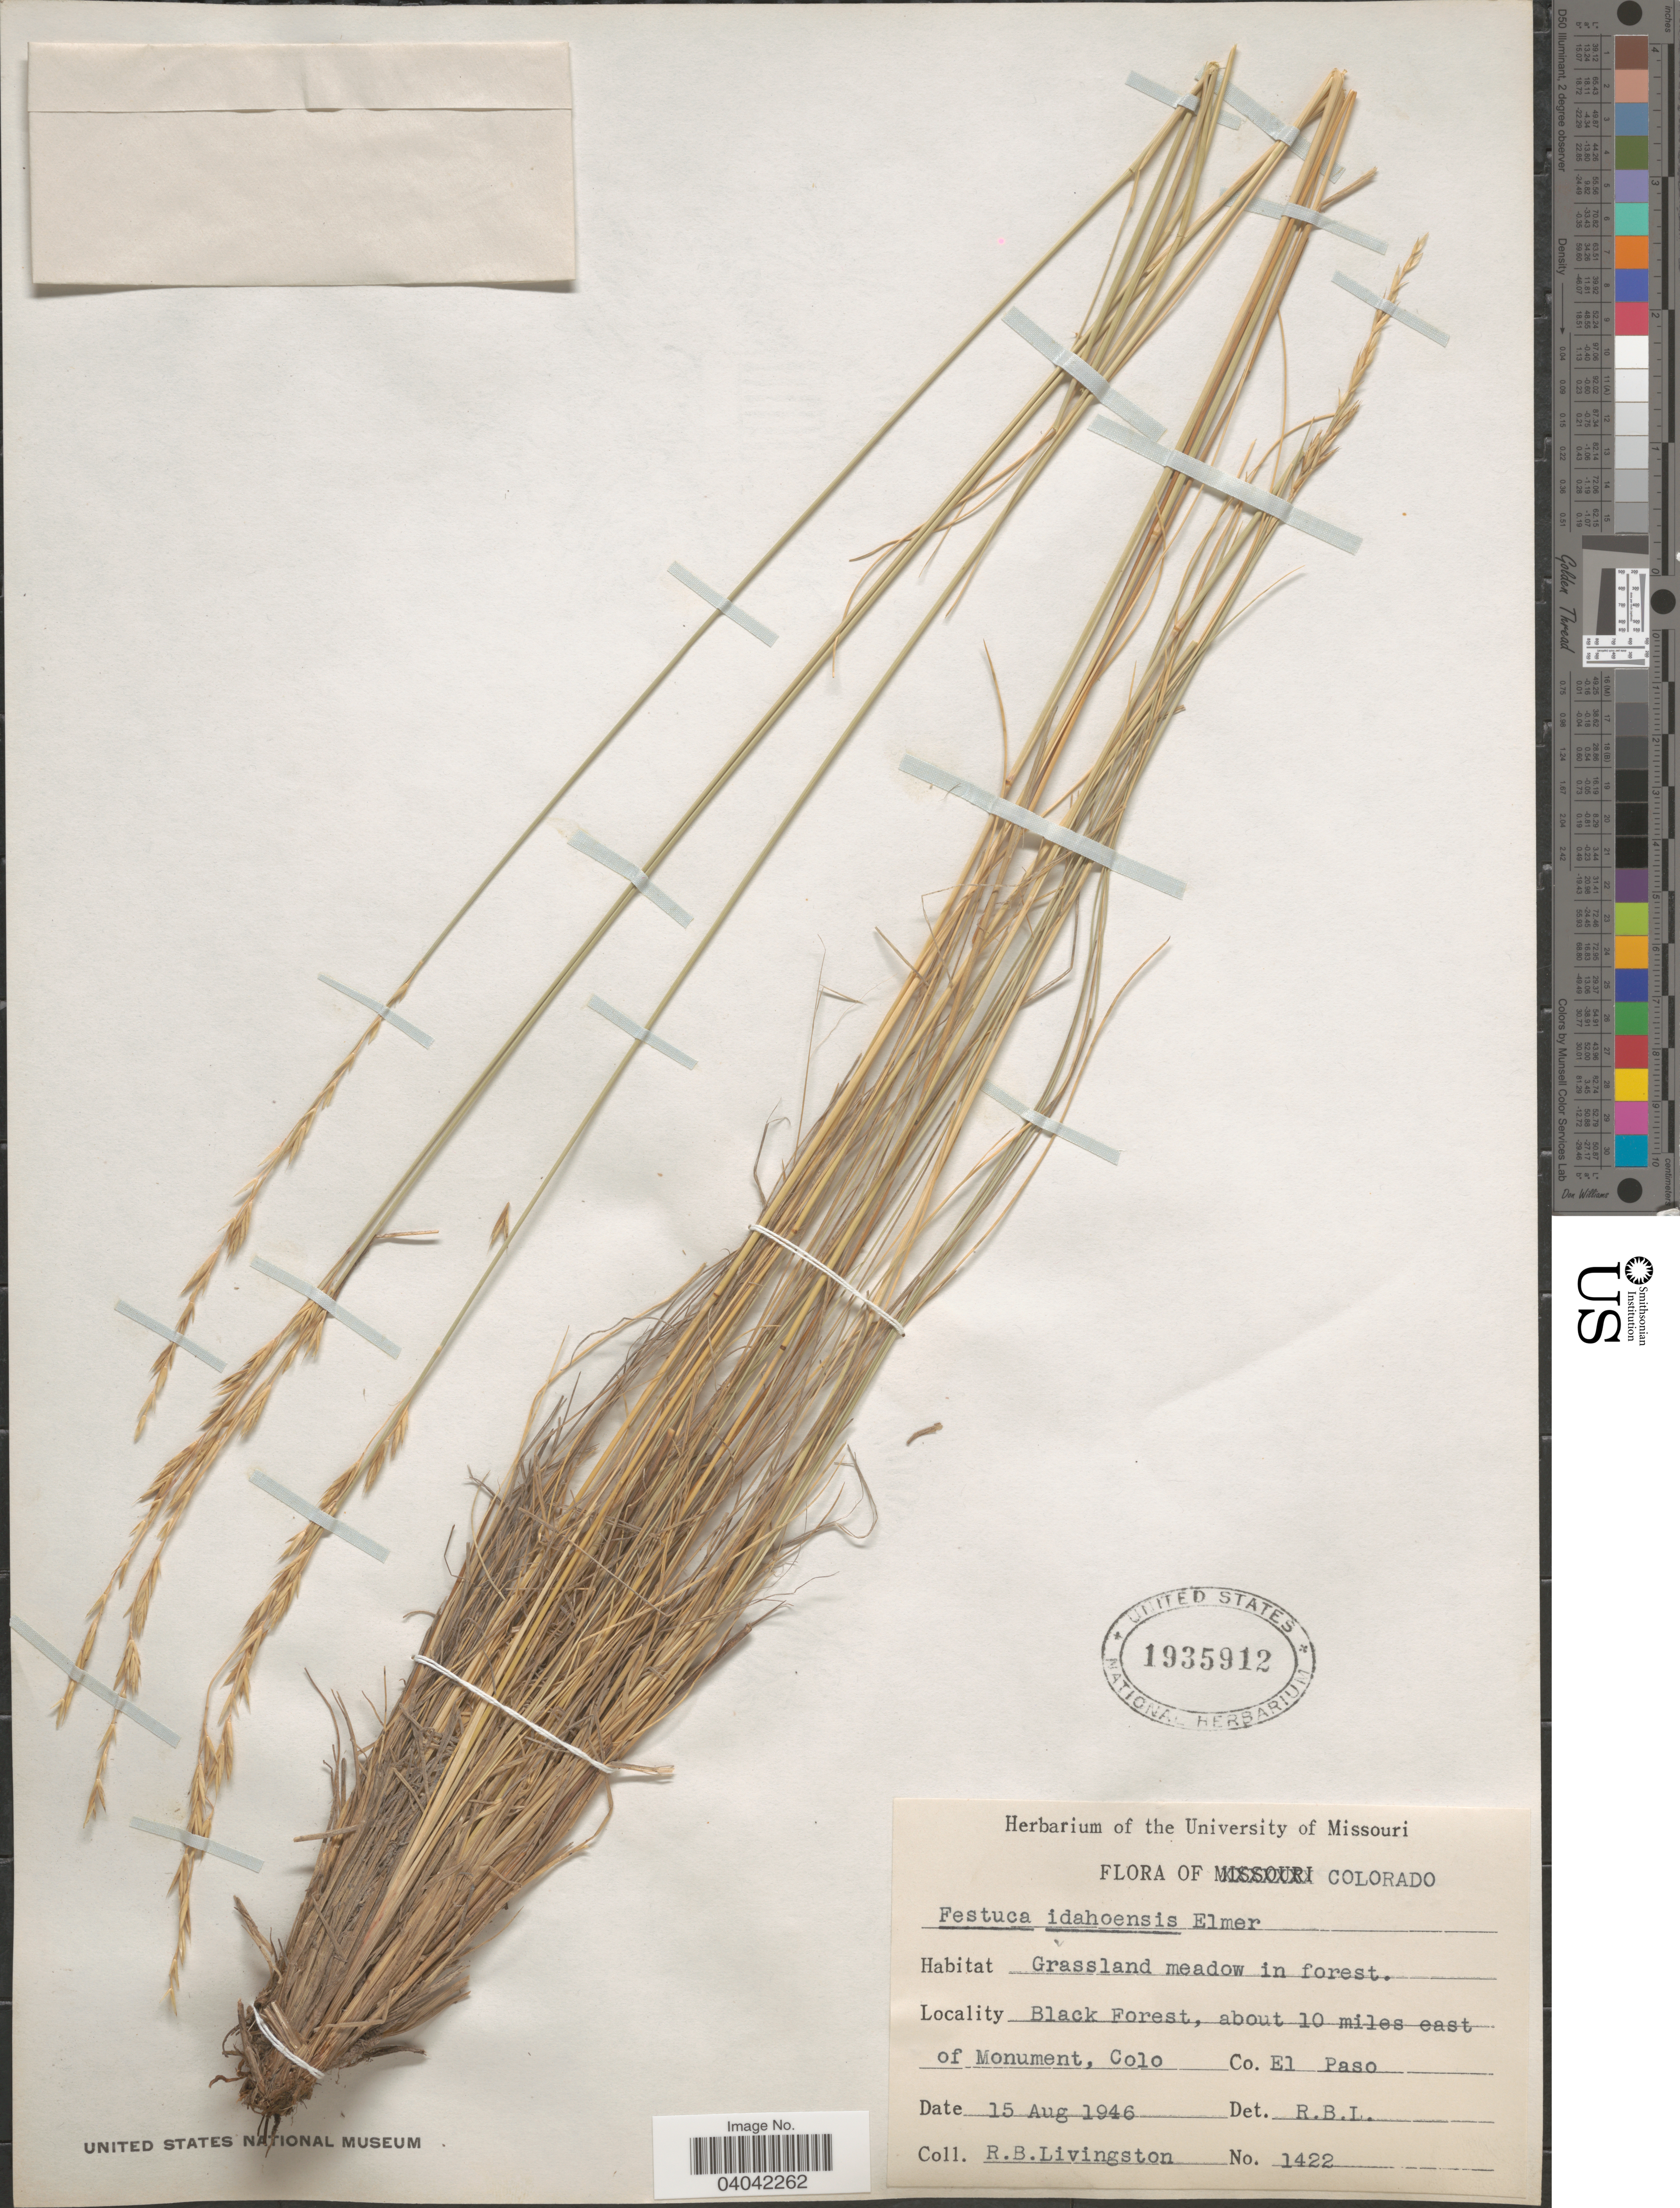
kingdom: Plantae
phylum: Tracheophyta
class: Liliopsida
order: Poales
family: Poaceae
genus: Festuca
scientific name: Festuca idahoensis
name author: Elmer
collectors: R. Livingston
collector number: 1422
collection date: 1946-08-15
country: United States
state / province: Colorado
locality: Black Forest, about 10 miles east of Monument. Co. El Paso.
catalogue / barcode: US 1935912